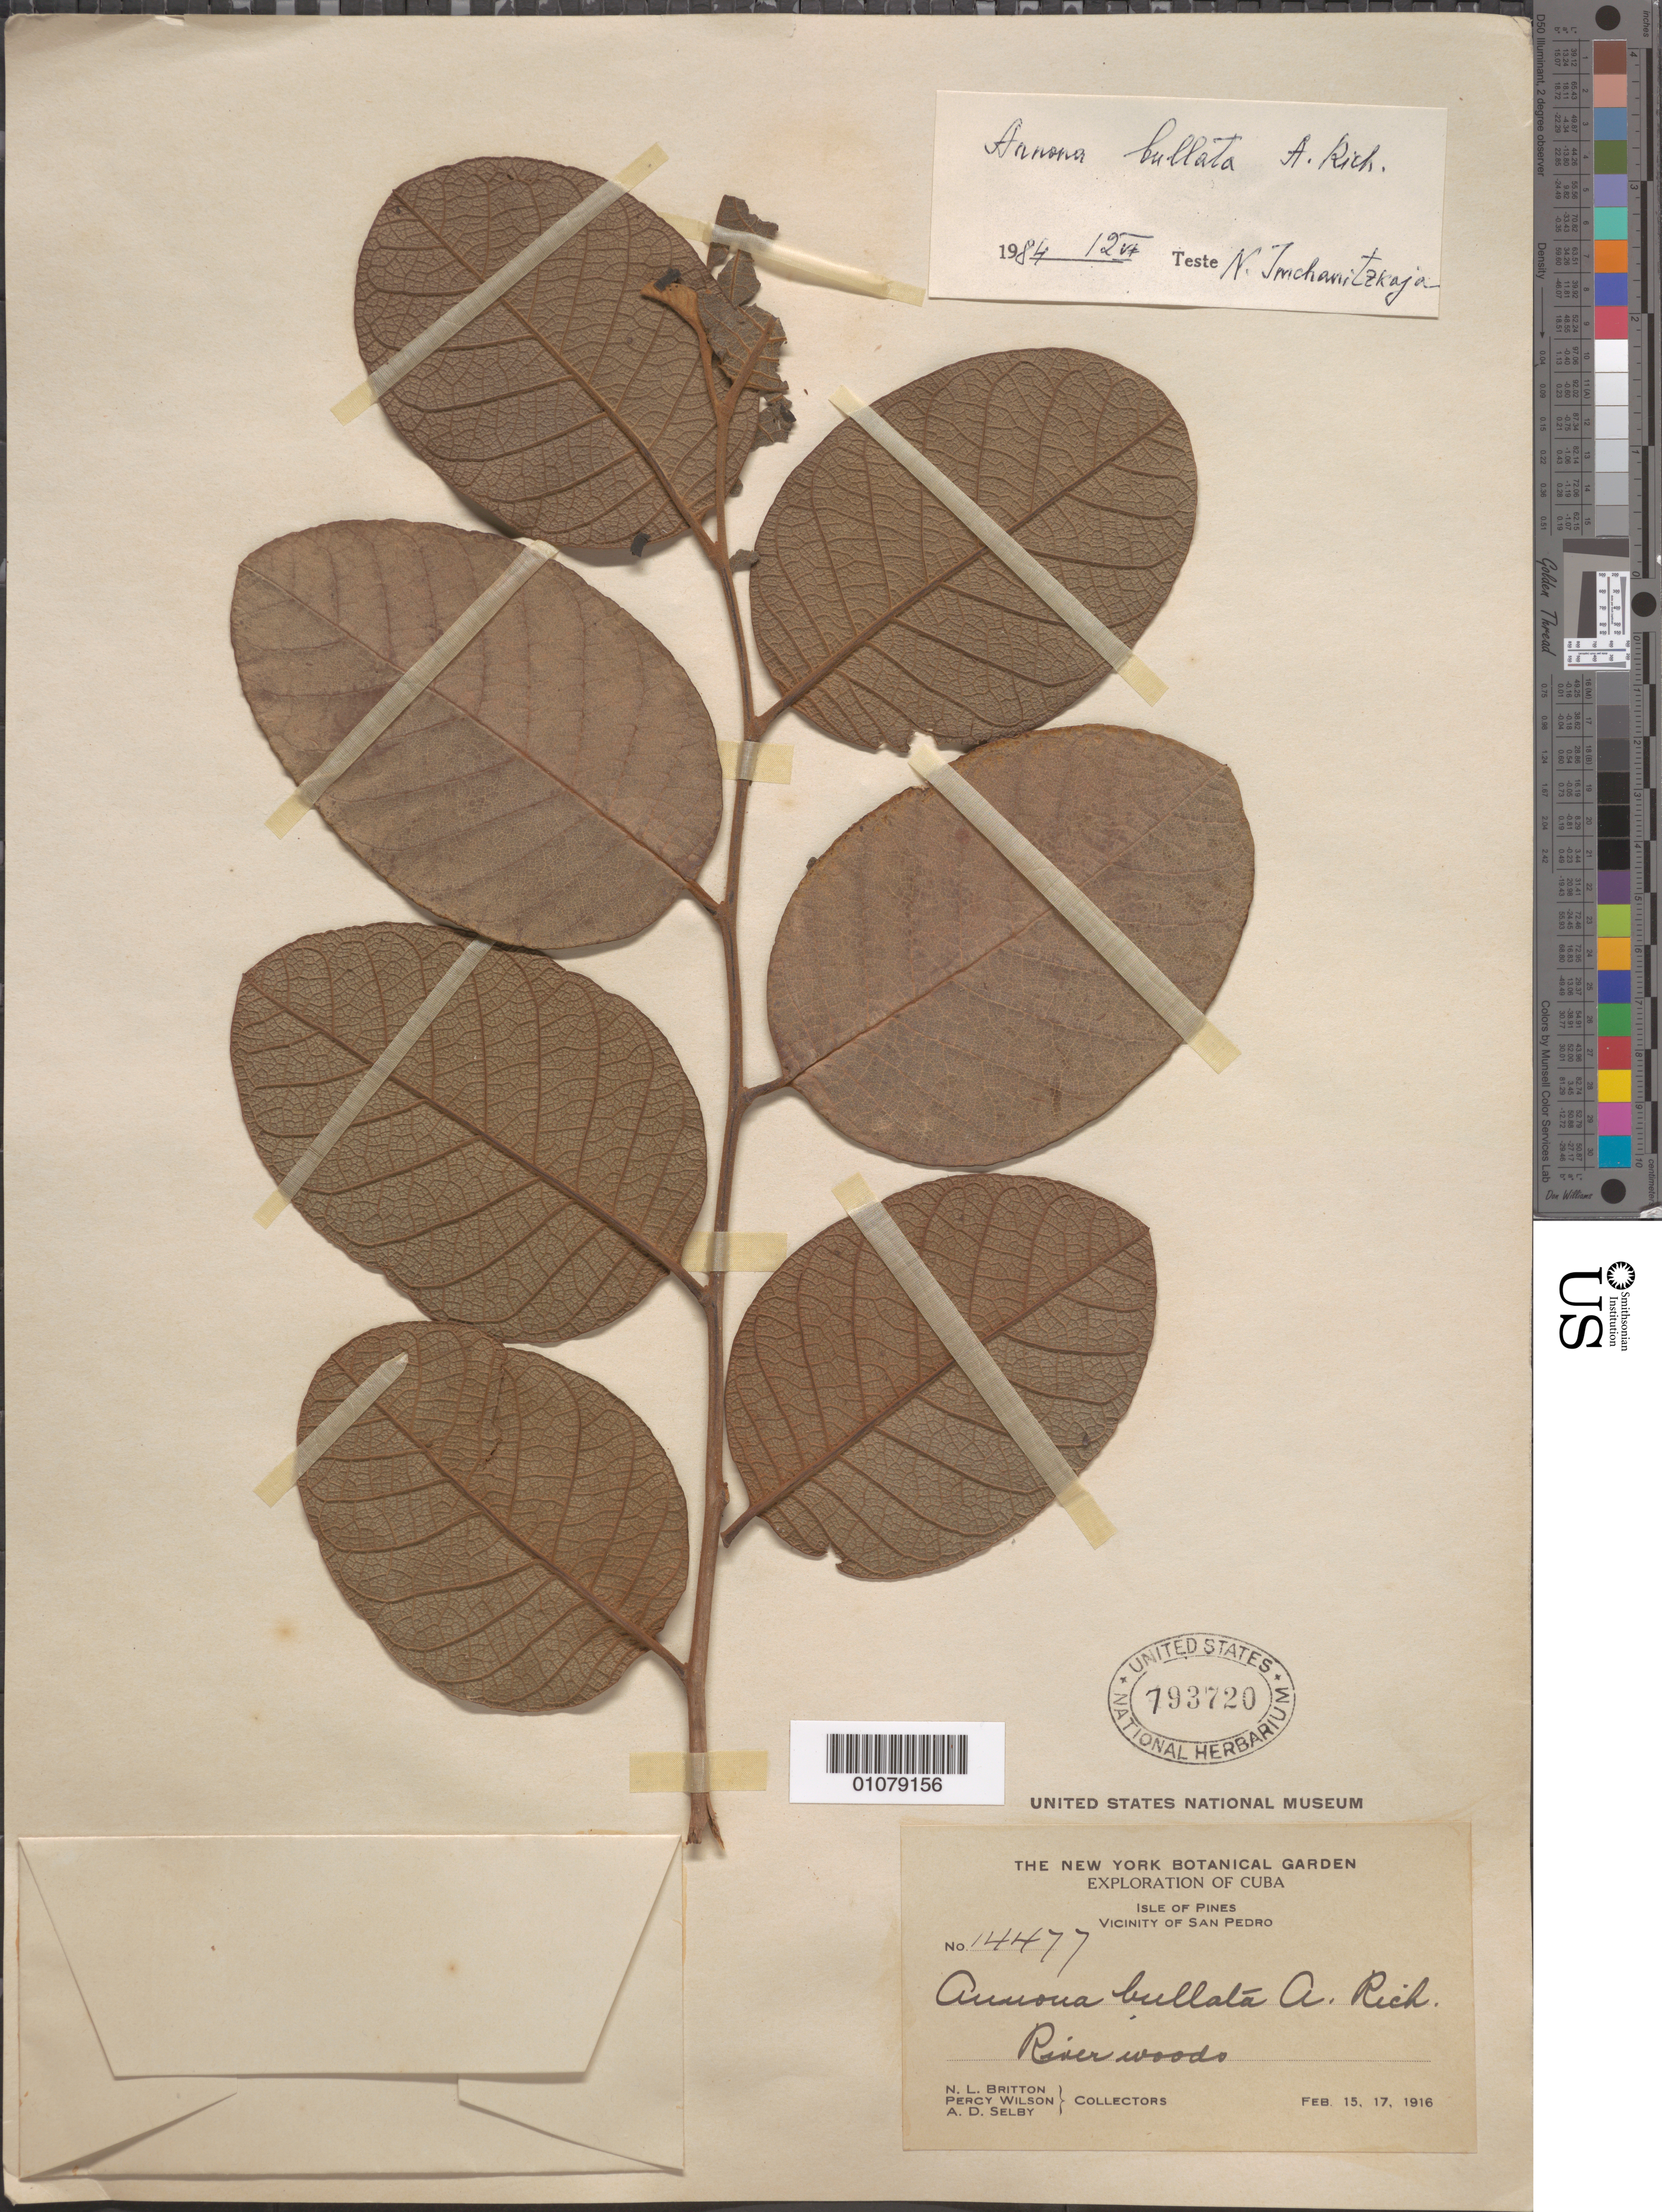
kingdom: Plantae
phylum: Tracheophyta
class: Magnoliopsida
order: Magnoliales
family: Annonaceae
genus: Annona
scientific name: Annona bullata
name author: A. Rich.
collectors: N. Britton, P. Wilson & A. Selby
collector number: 14477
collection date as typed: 15 Feb 1916 and 17 Feb 1916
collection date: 1916-02-15,1916-02-17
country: Cuba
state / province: Isla de La Juventud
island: Isla de la Juventud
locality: Isle of Pines, Vicinity of Pedro, River woods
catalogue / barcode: US 793720